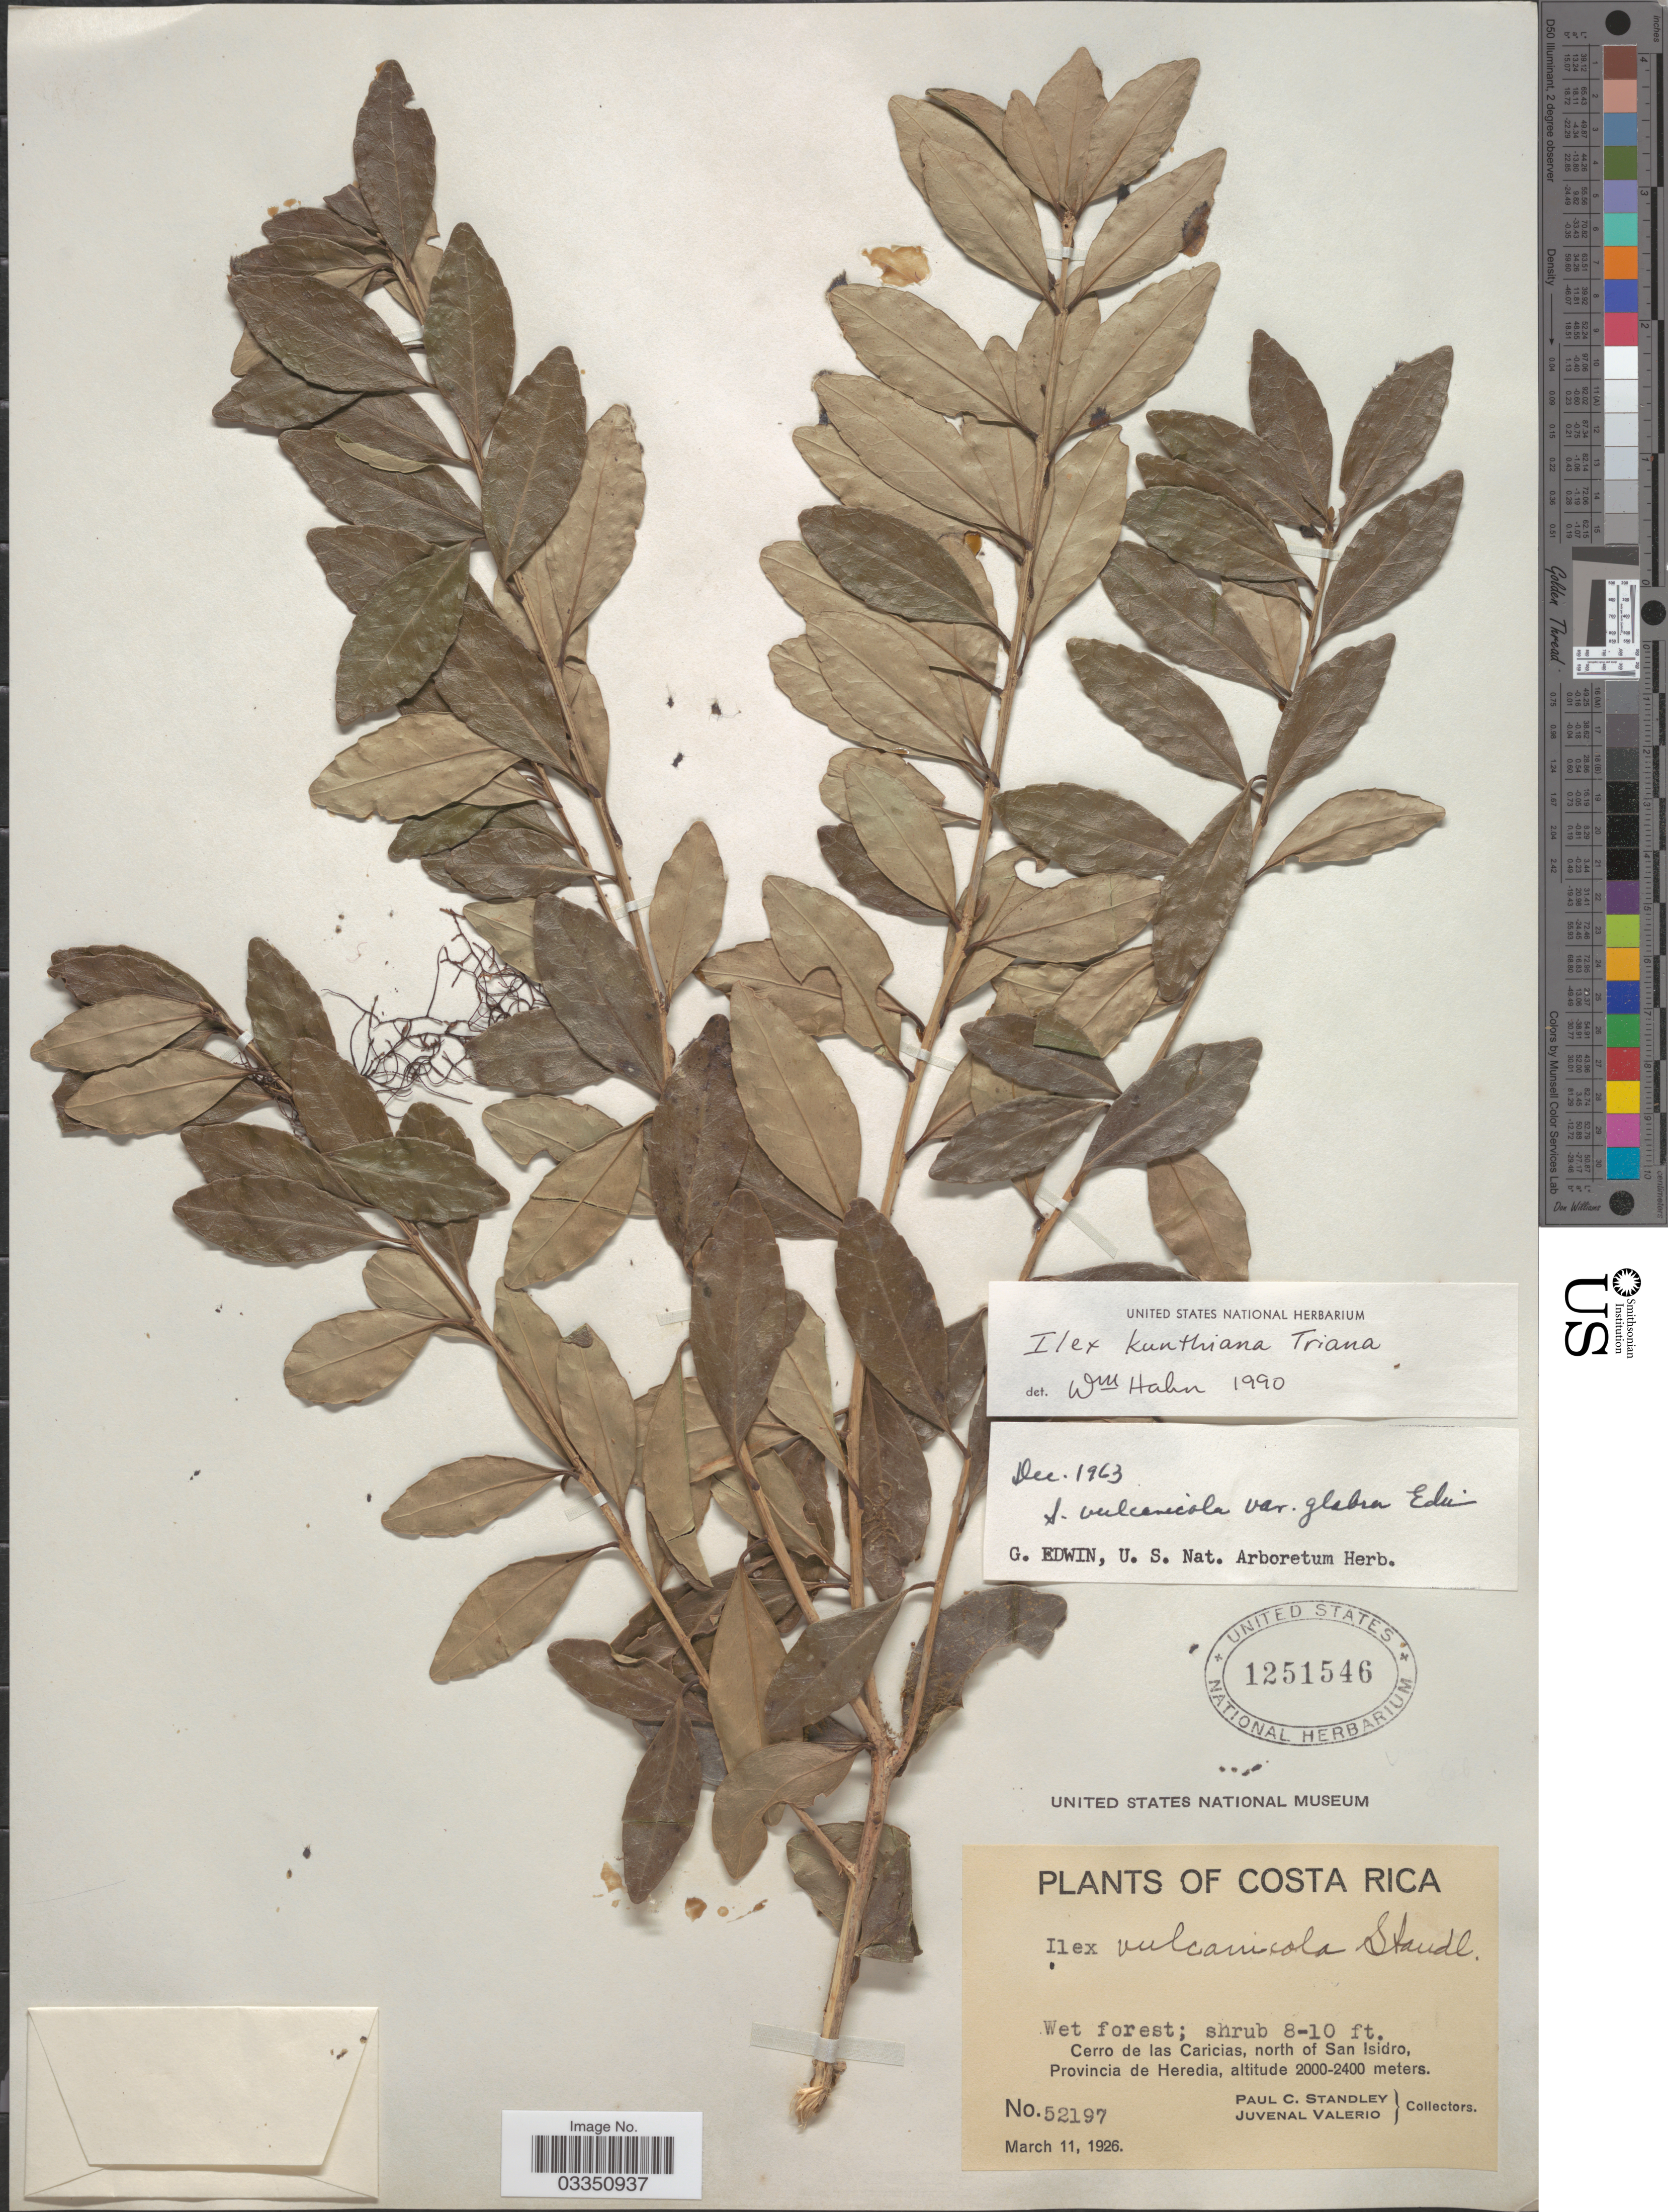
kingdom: Plantae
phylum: Tracheophyta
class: Magnoliopsida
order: Aquifoliales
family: Aquifoliaceae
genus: Ilex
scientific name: Ilex kunthiana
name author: Triana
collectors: P. C. Standley & J. Valerio R.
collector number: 52197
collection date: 1926-03-11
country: Costa Rica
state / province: Heredia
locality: Cerro de las Caricias, north of San Isidro.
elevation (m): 2000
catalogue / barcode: US 1251546